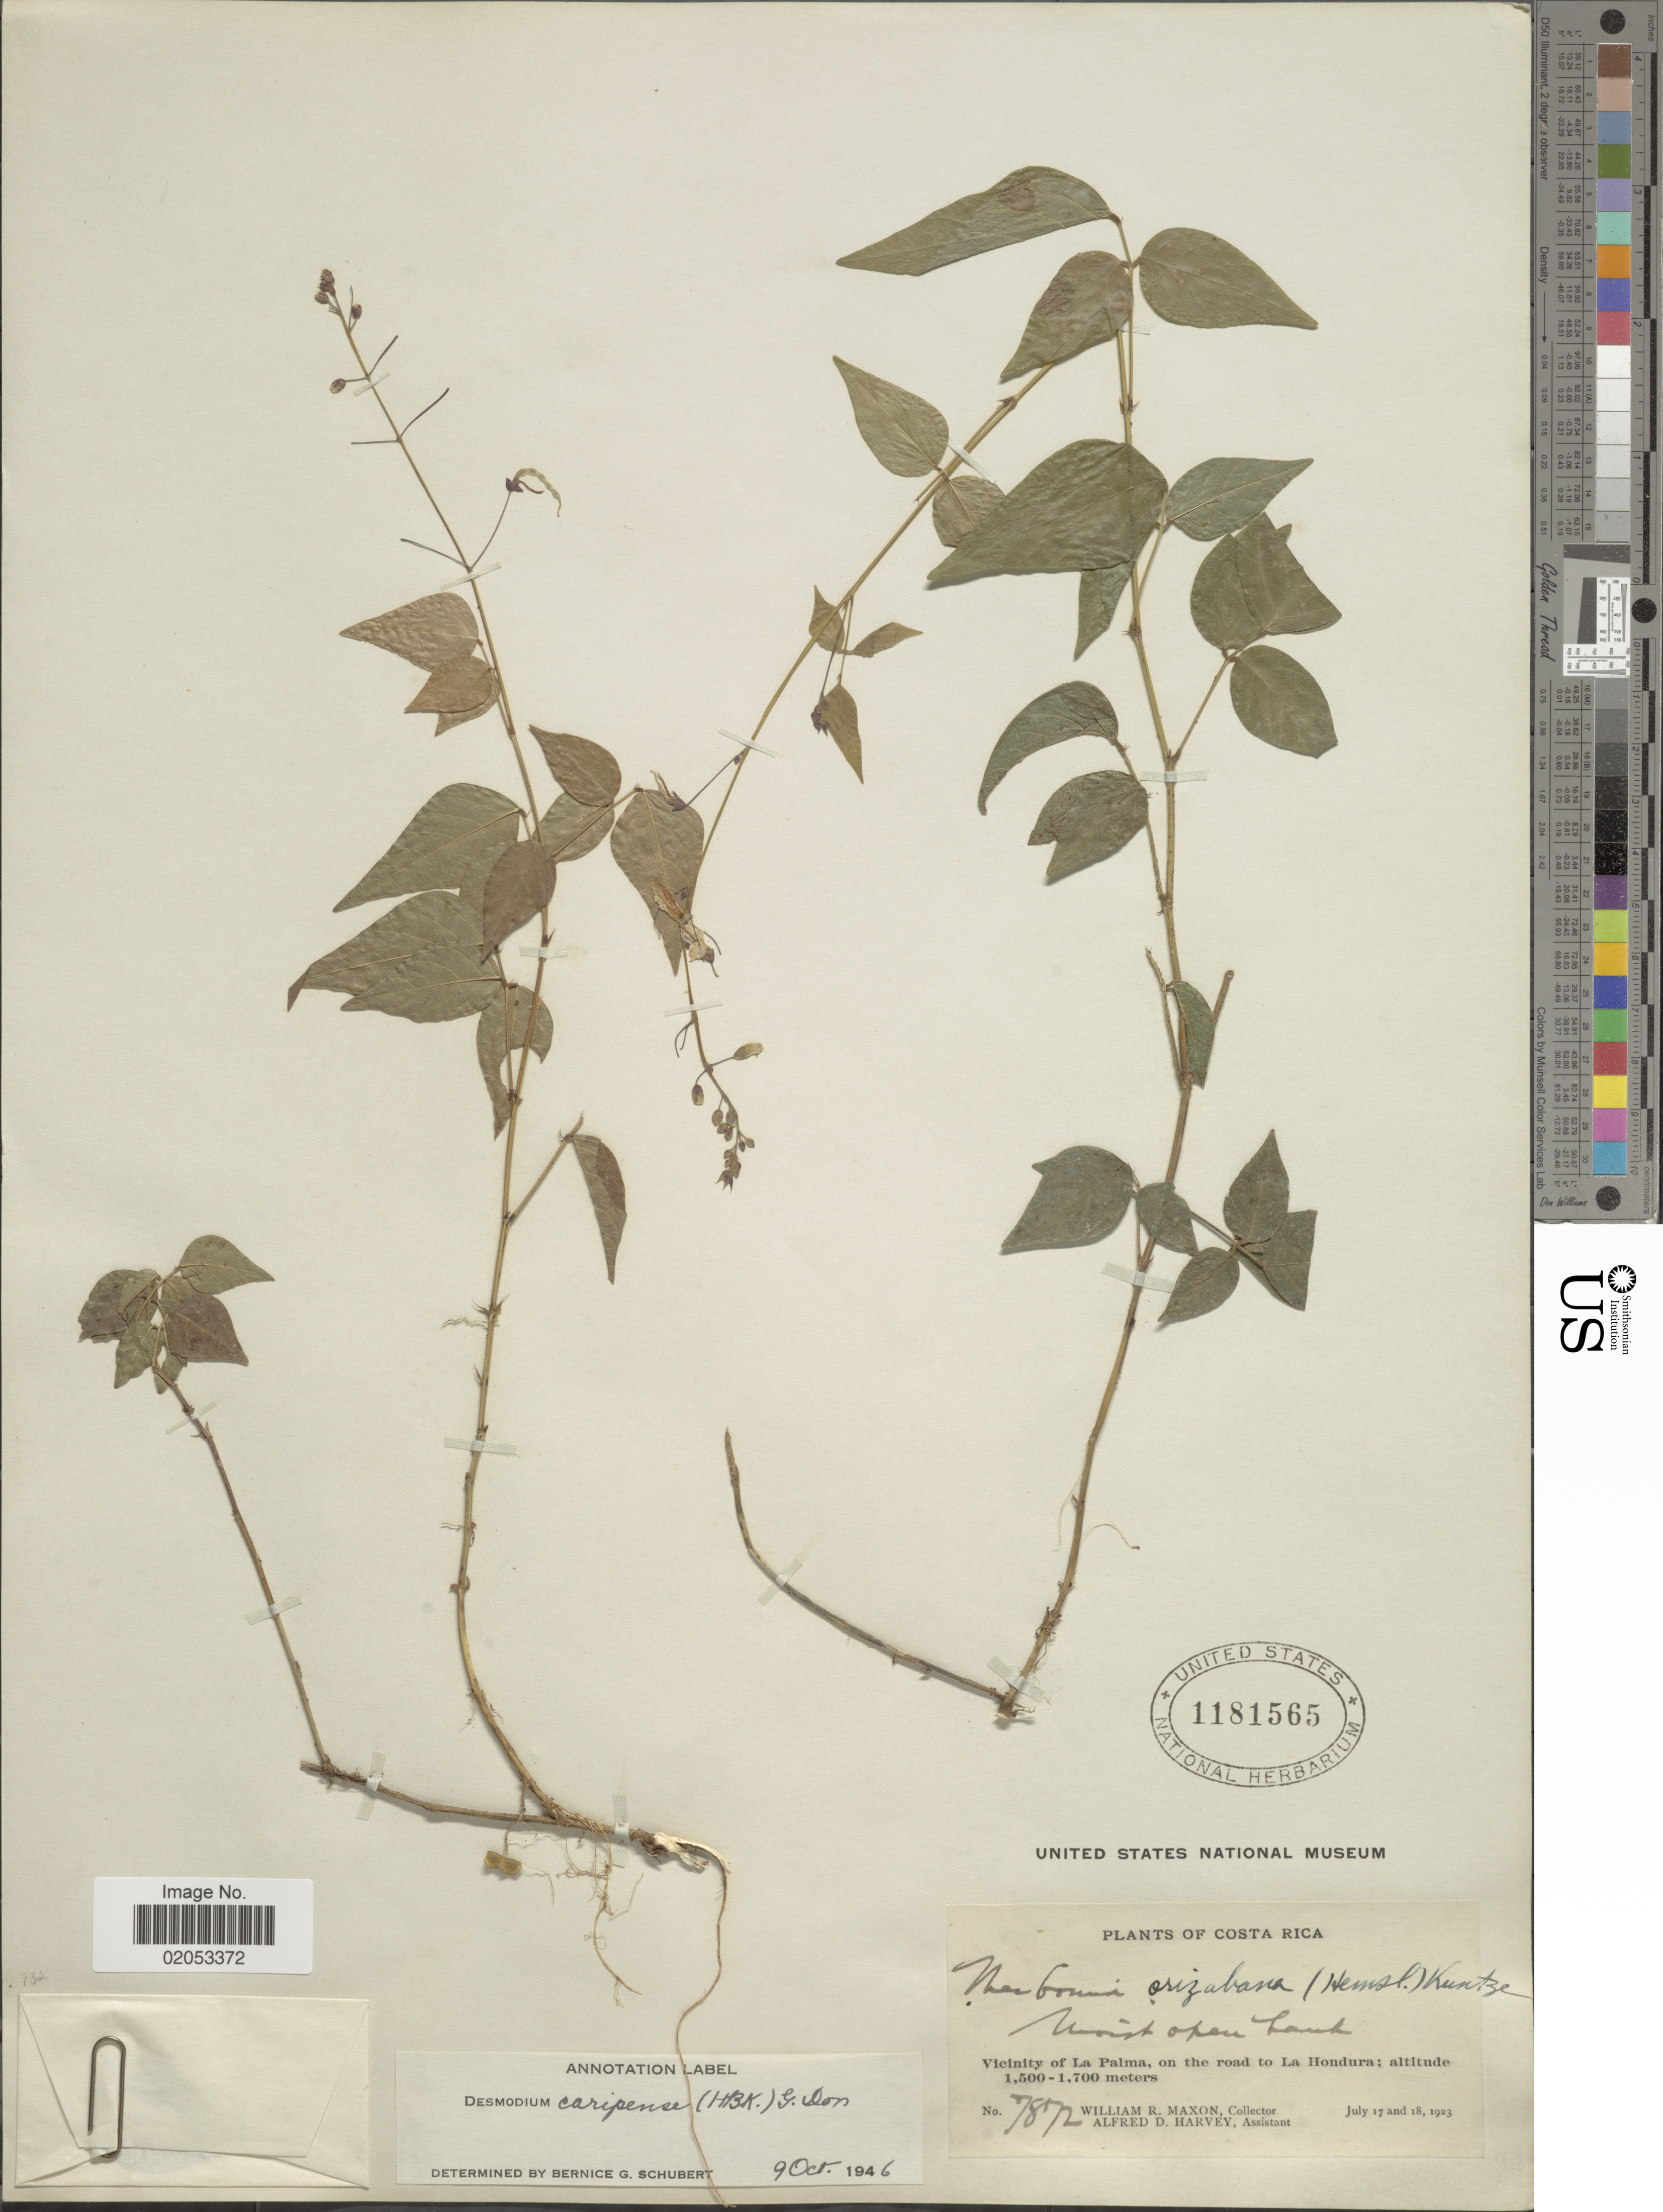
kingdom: Plantae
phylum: Tracheophyta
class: Magnoliopsida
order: Fabales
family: Fabaceae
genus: Desmodium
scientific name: Desmodium caripense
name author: (Kunth) G. Don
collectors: W. R. Maxon & A. D. Harvey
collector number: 7872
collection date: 1923-07-17/1923-07-18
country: Costa Rica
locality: Vicinity of La Palma, on the road to La Hondura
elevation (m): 1500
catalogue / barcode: US 1181565